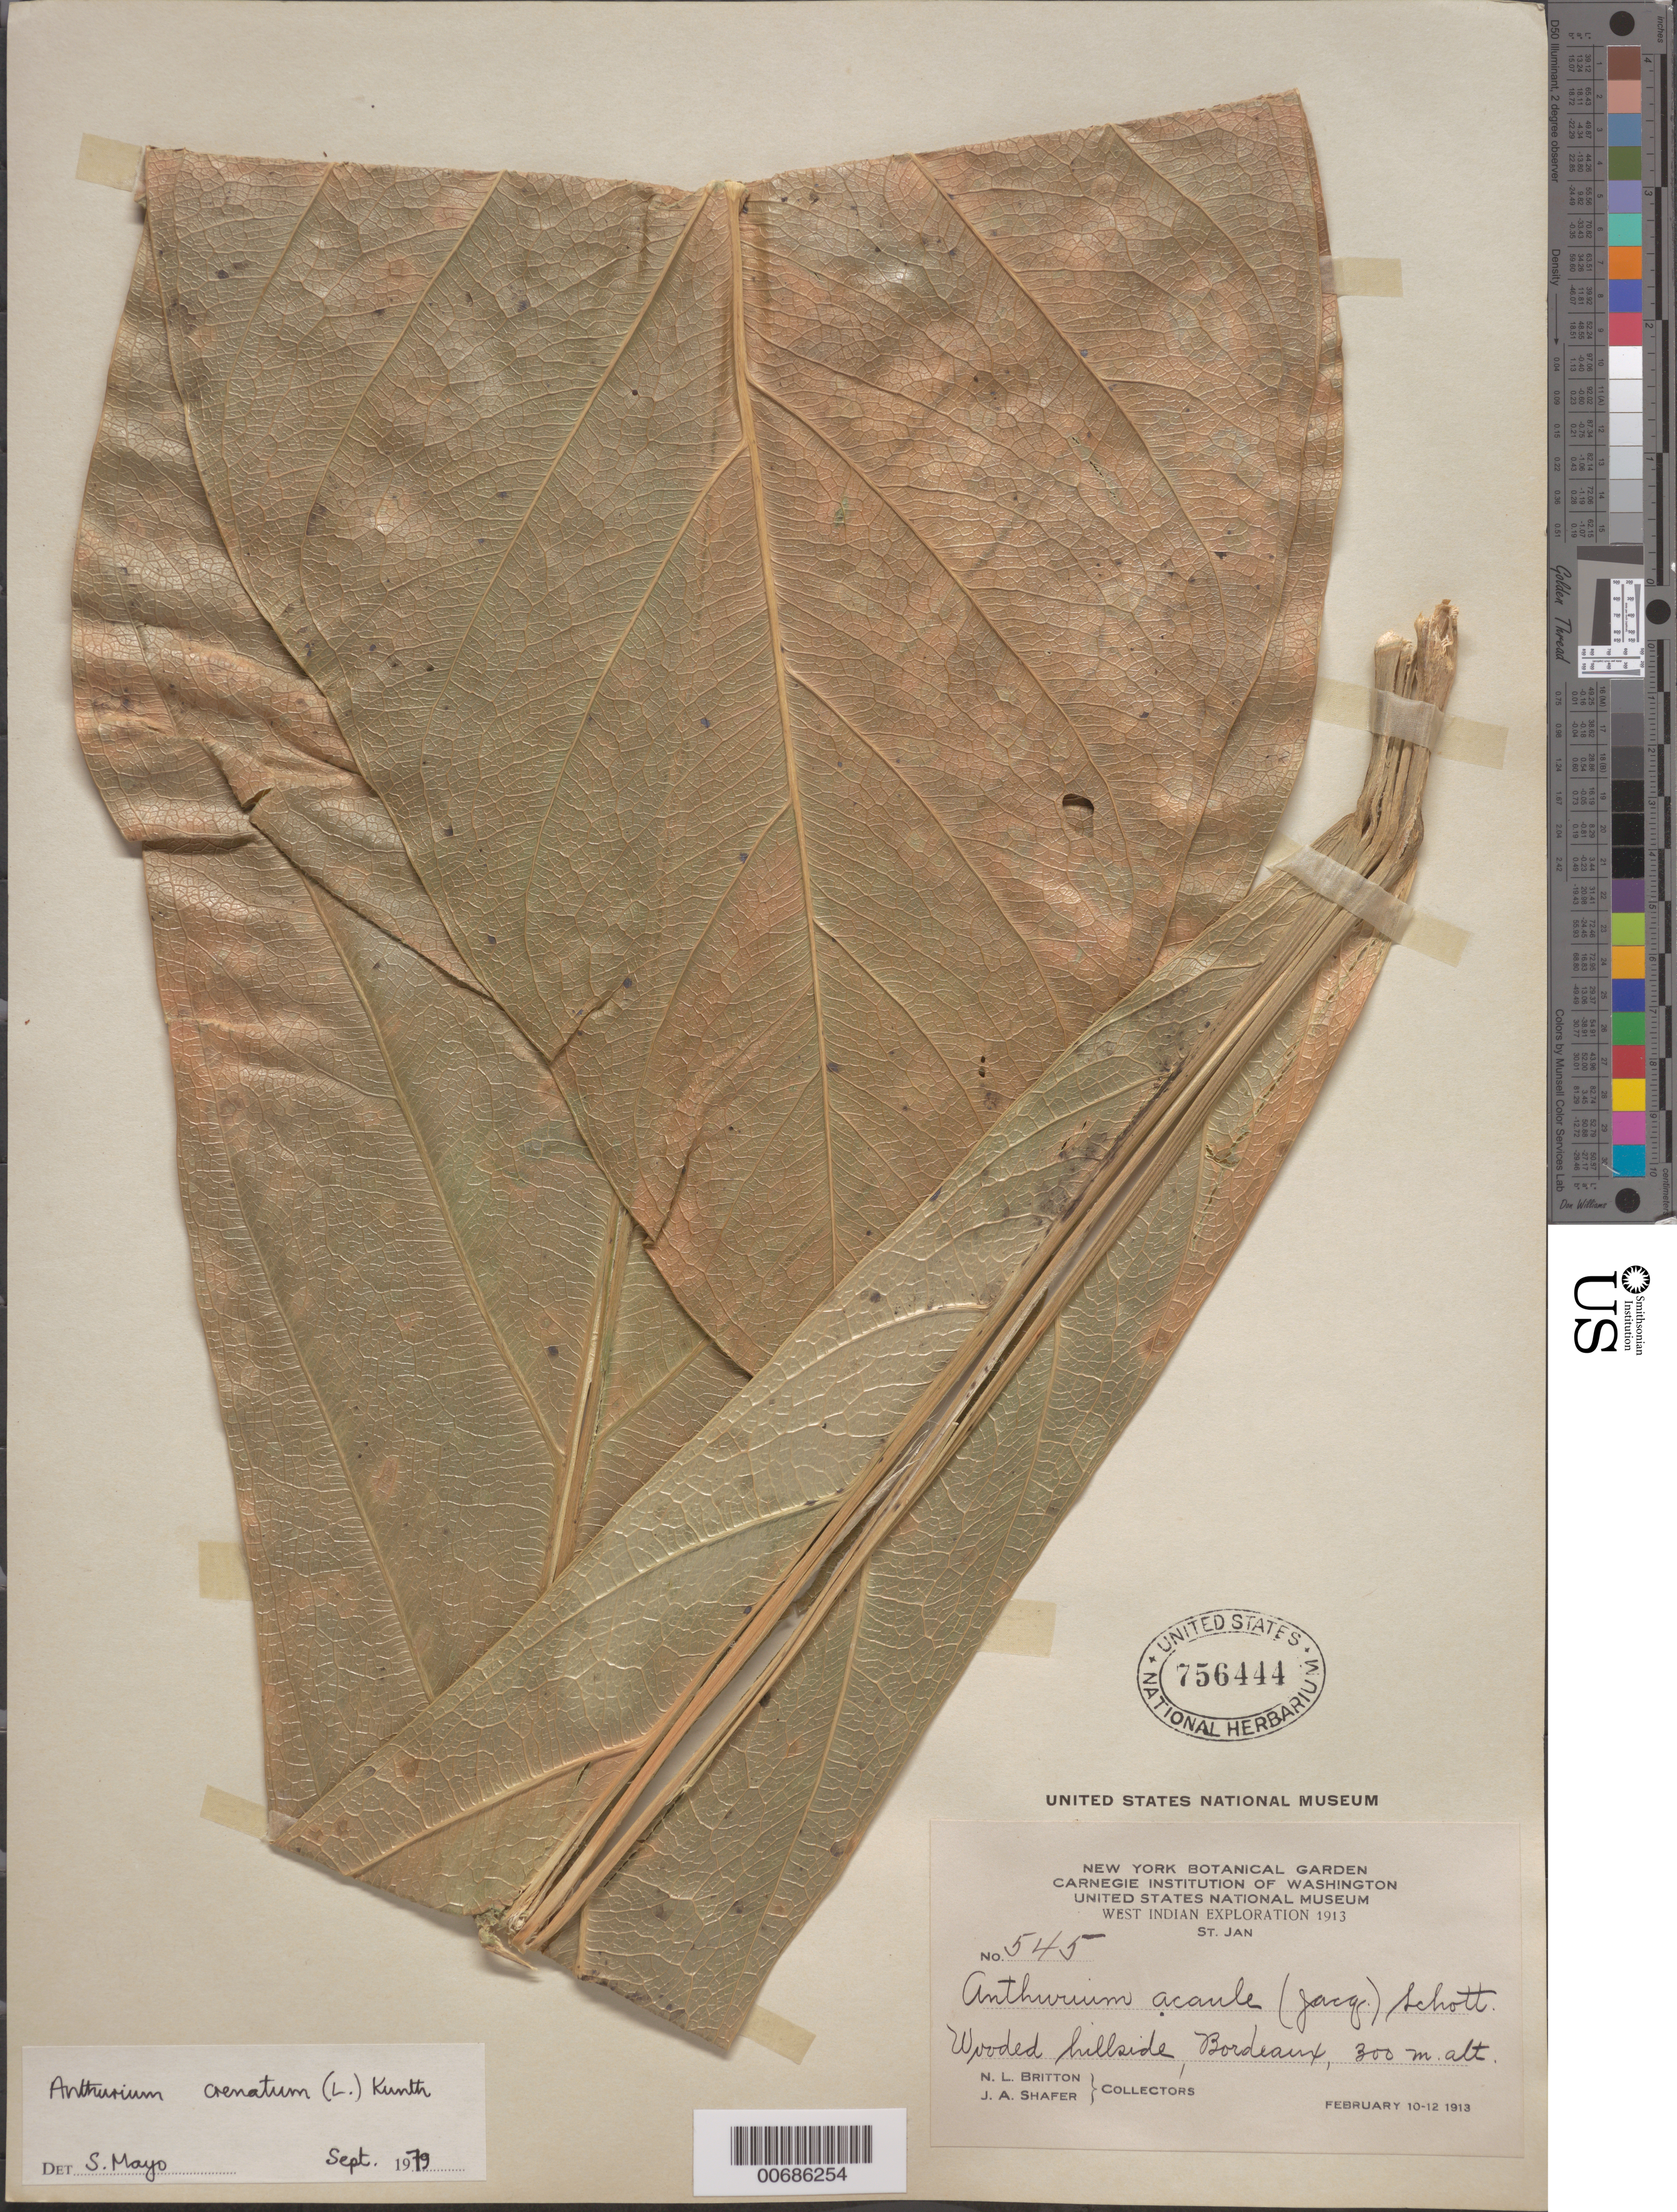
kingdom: Plantae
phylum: Tracheophyta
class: Liliopsida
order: Alismatales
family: Araceae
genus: Anthurium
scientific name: Anthurium crenatum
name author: (L.) Kunth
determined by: Mayo, S.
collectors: N. Britton & J. A. Shafer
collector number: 545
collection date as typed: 10 Feb 1913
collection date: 1913-02-10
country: U.S. Virgin Islands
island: St. John Island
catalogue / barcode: US 756444